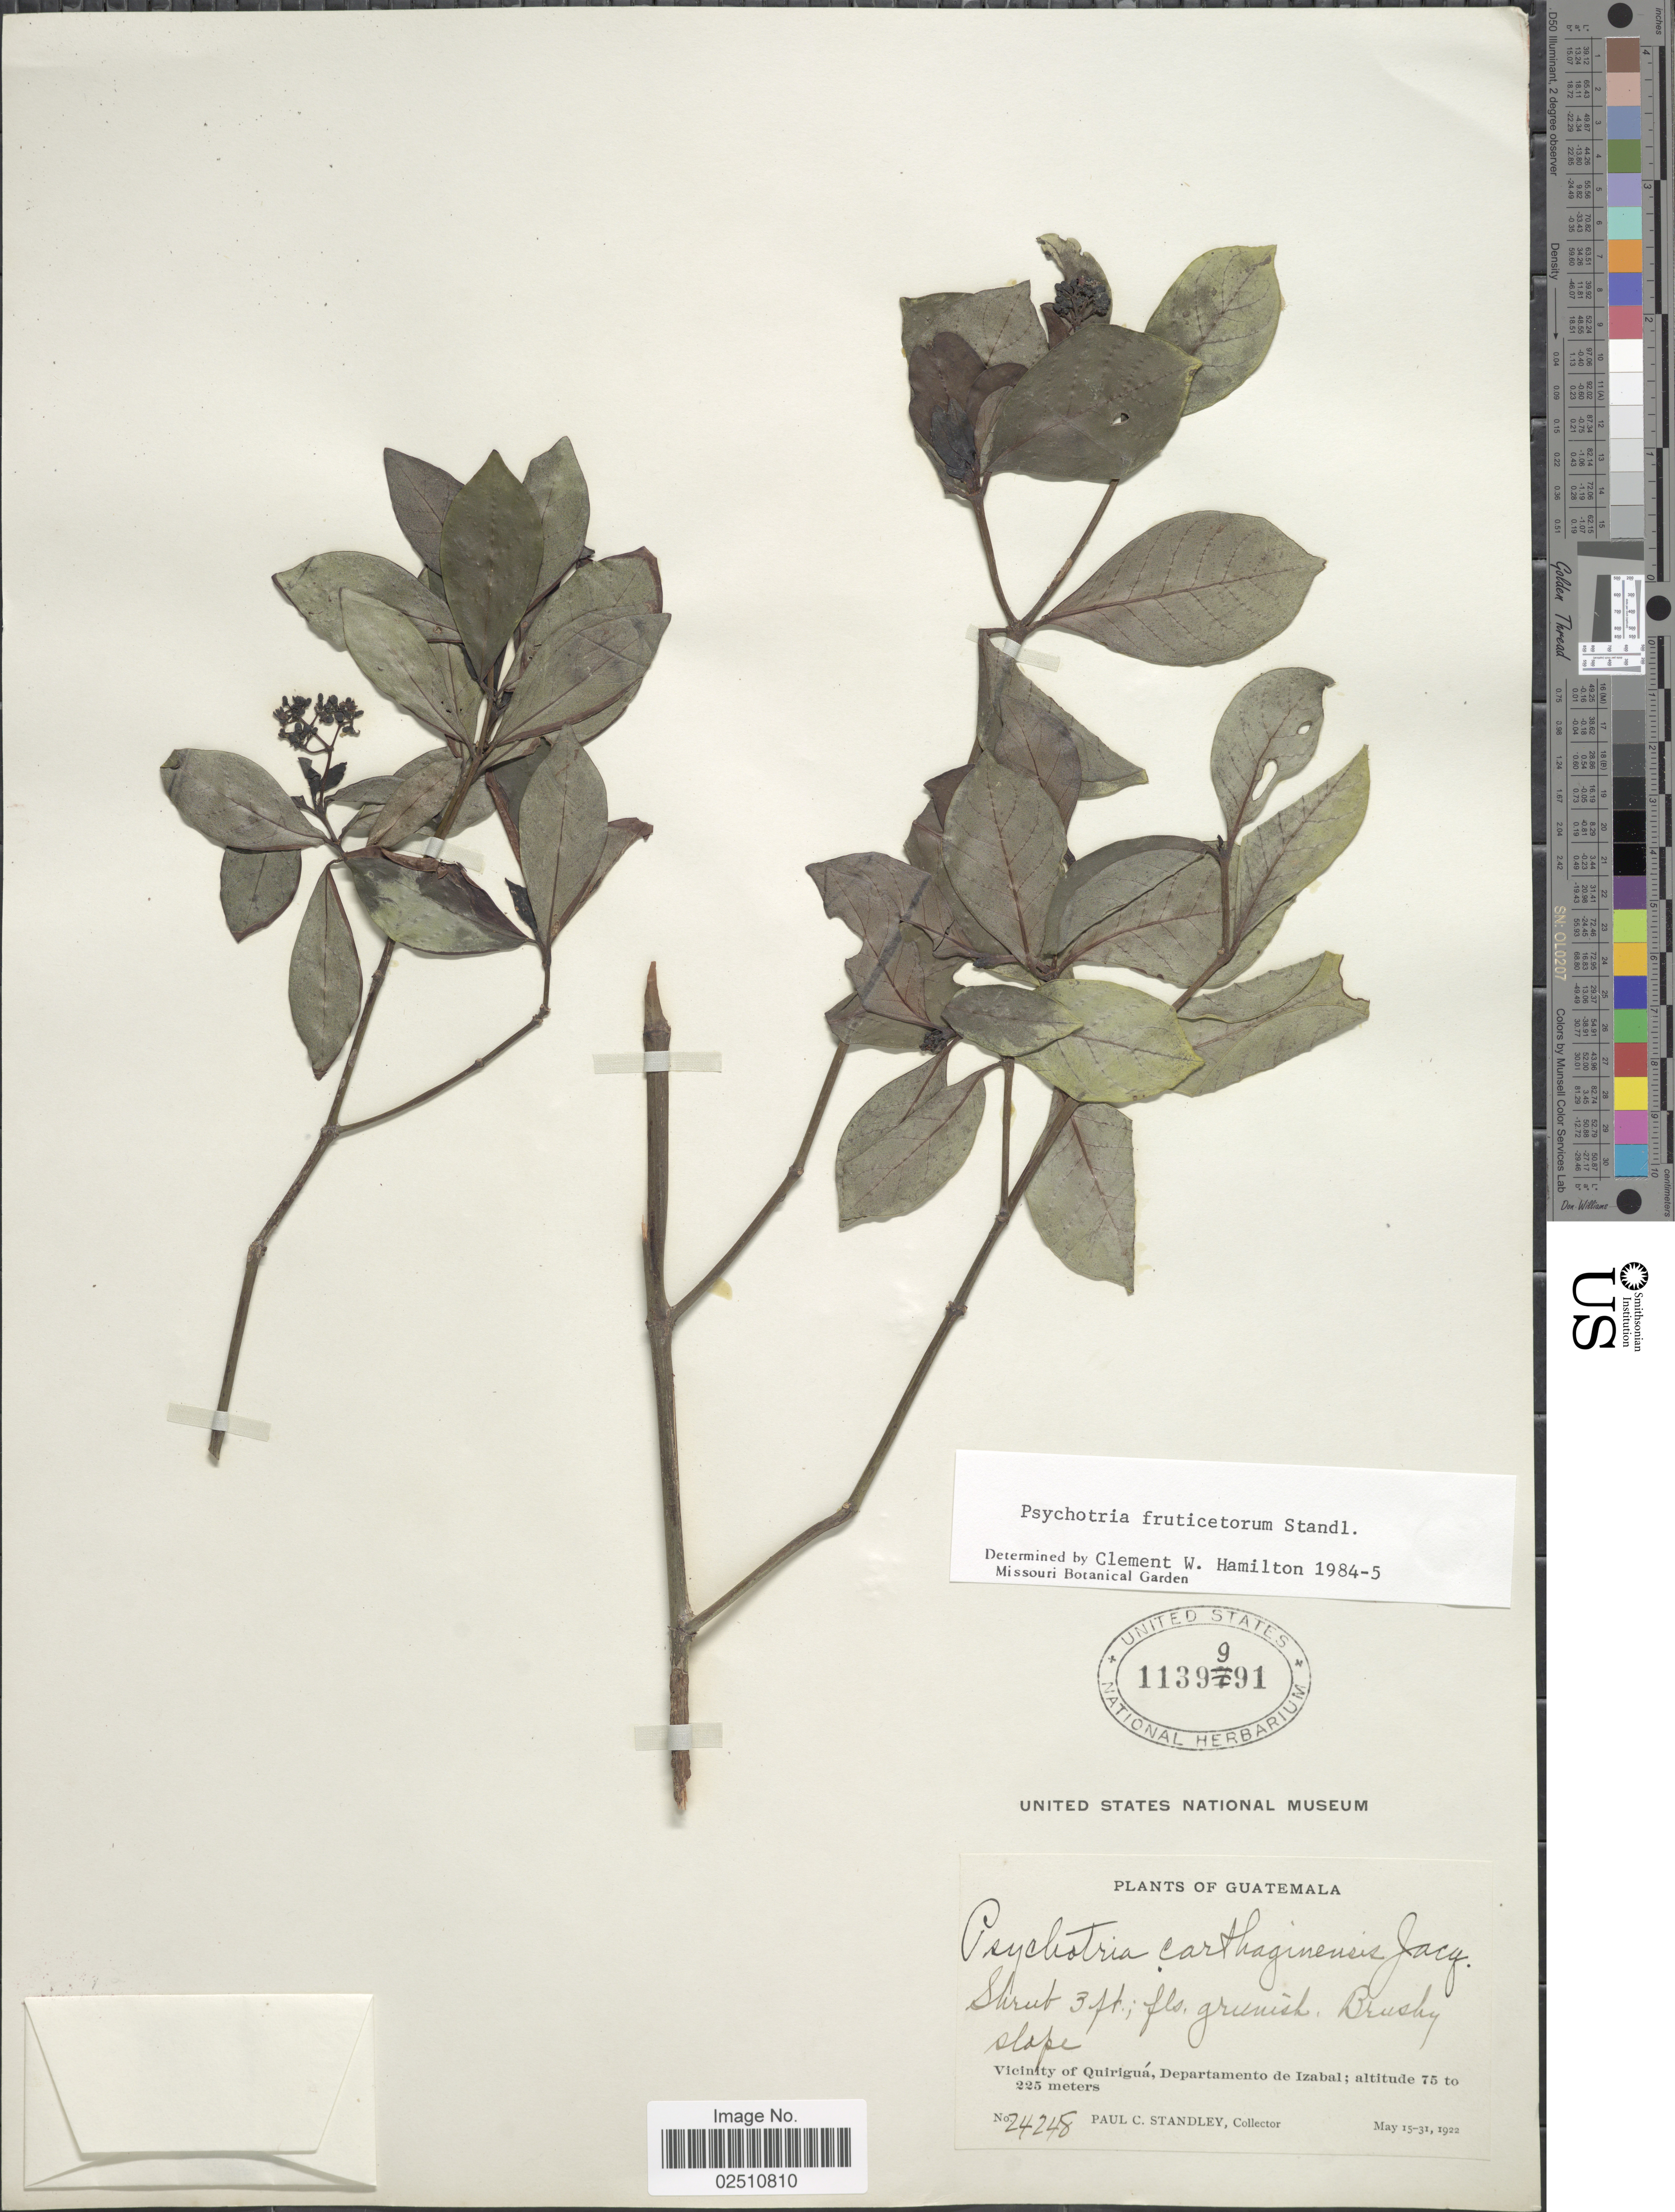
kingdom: Plantae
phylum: Tracheophyta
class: Magnoliopsida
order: Gentianales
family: Rubiaceae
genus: Psychotria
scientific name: Psychotria fruticetorum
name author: Standl.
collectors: P. C. Standley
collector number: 24248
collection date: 1922-05-15/1922-05-31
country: Guatemala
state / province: Izabal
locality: Vicinity of Quirigua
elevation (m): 75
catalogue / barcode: US 1139991